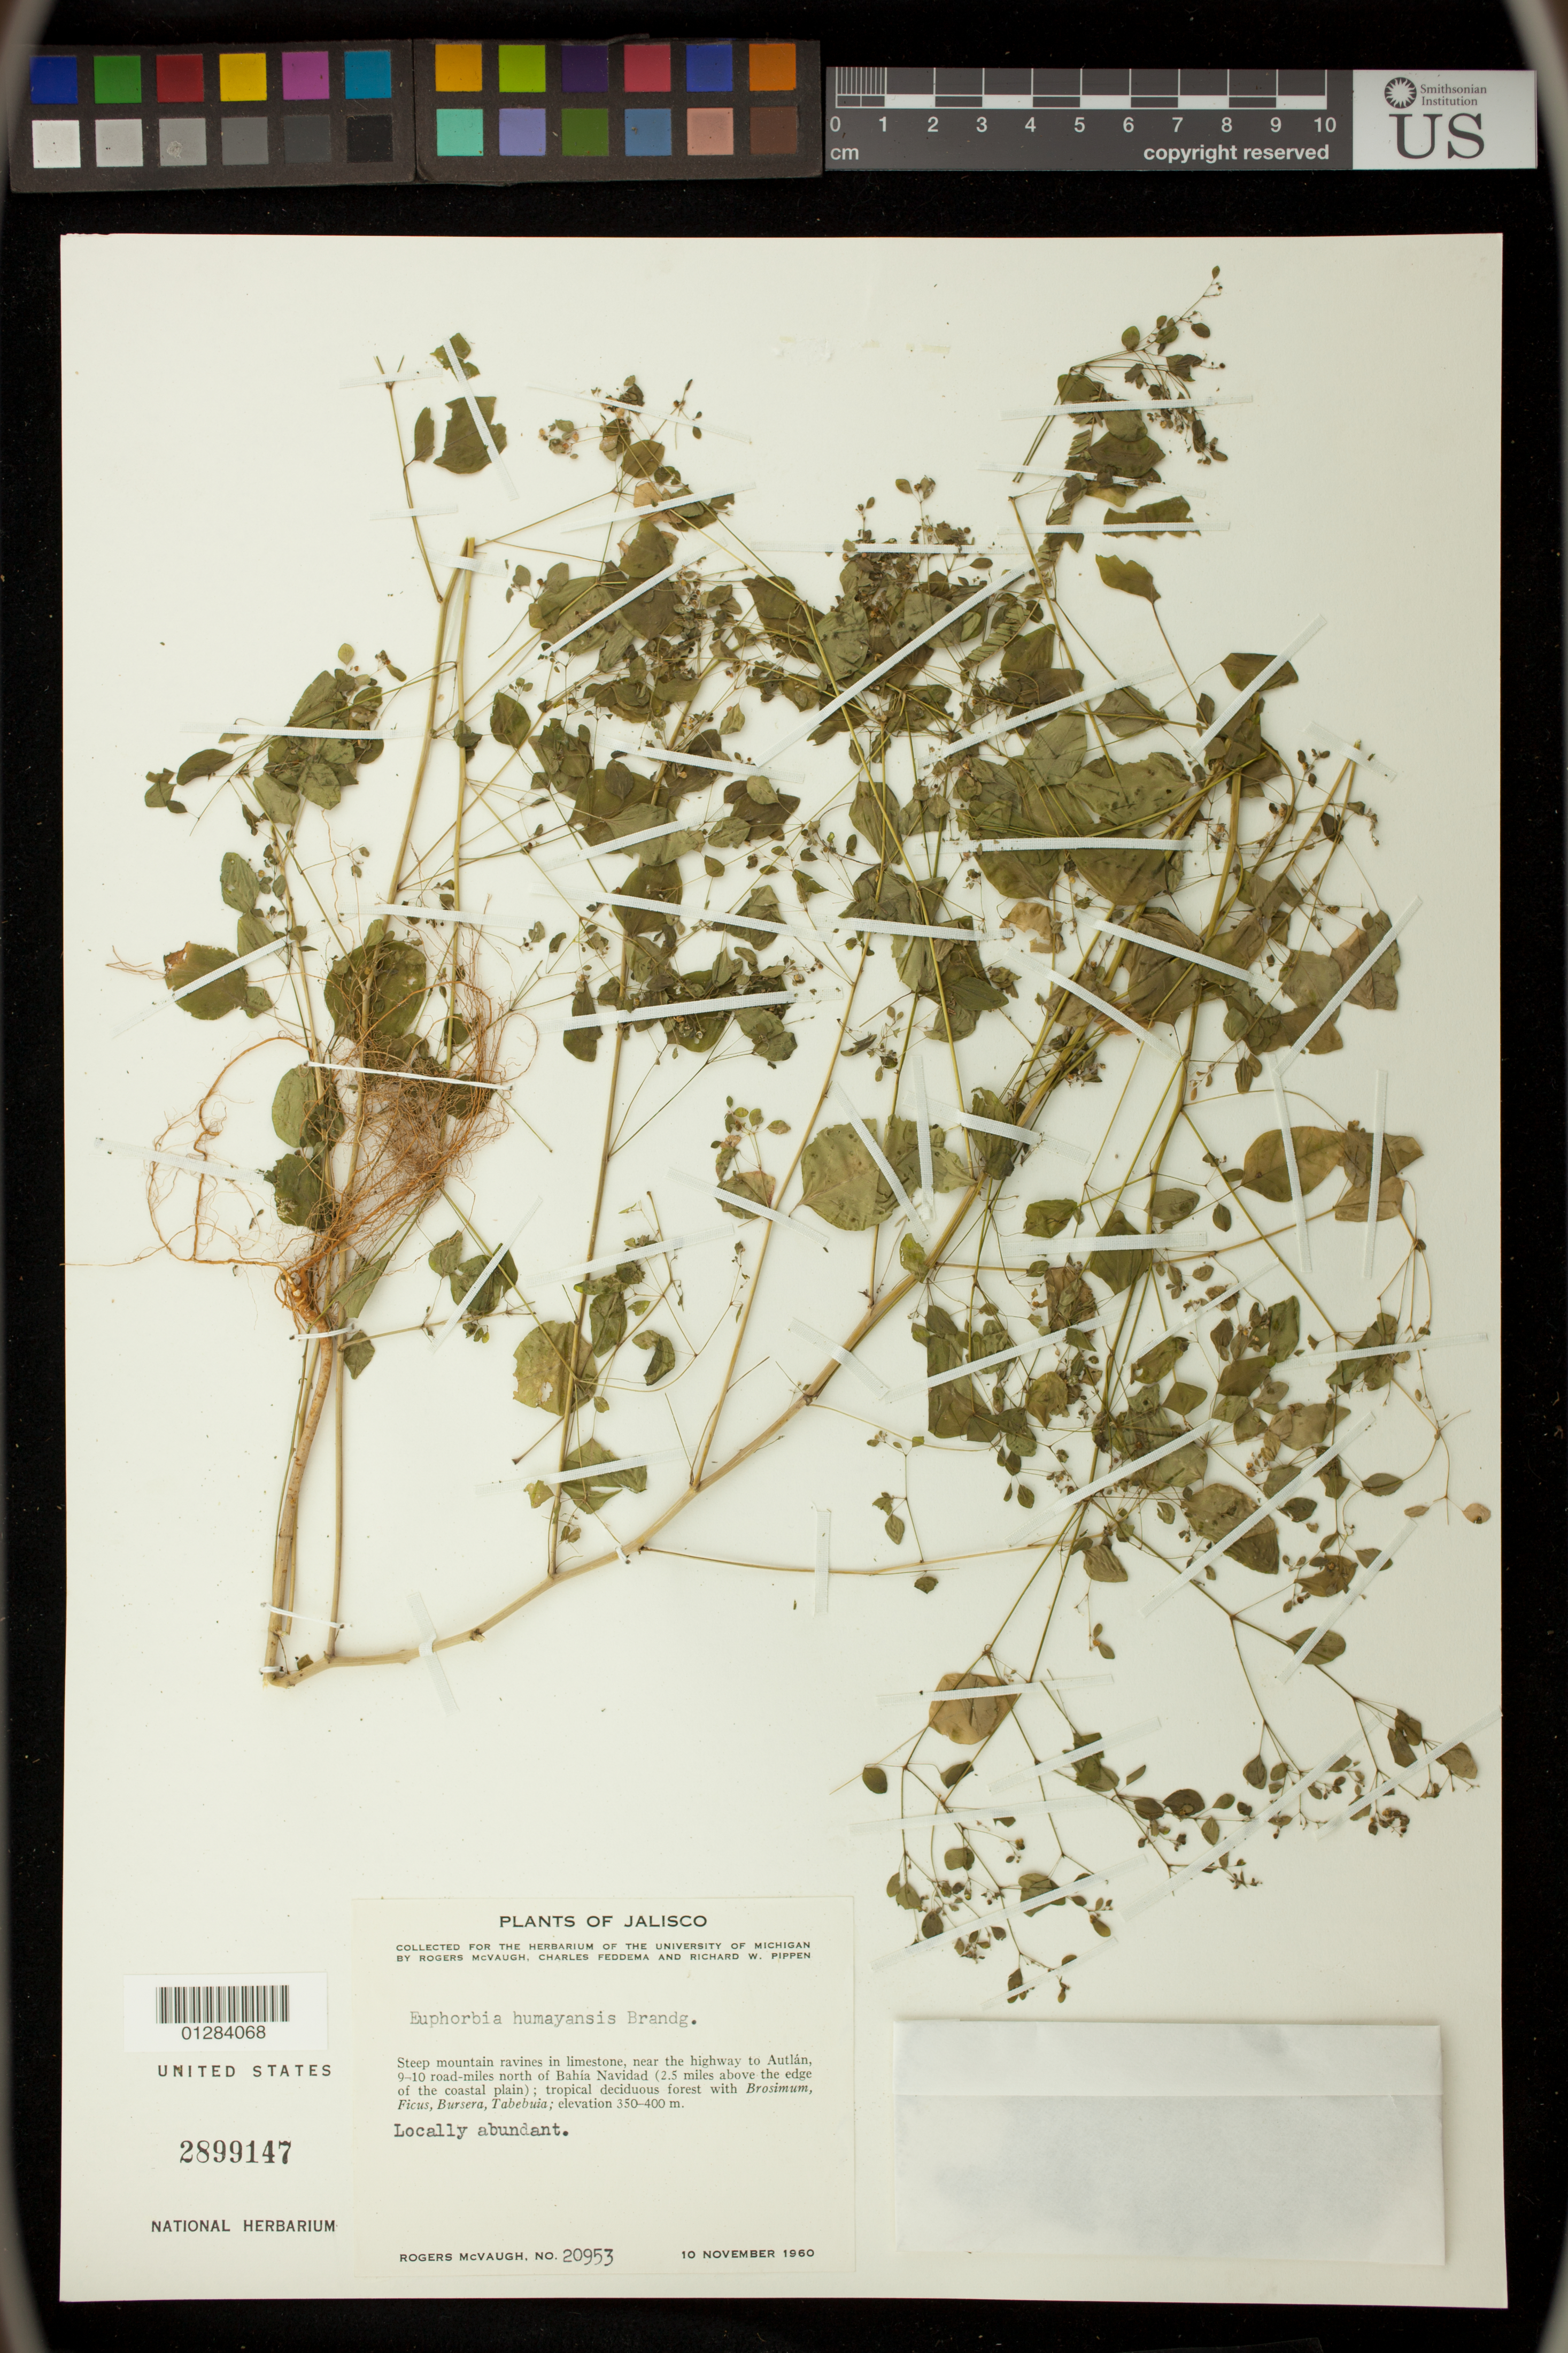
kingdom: Plantae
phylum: Tracheophyta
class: Magnoliopsida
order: Malpighiales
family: Euphorbiaceae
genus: Euphorbia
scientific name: Euphorbia humayensis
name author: Brandegee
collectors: R. McVaugh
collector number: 20953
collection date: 1960-11-10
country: Mexico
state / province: Jalisco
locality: Near the highway to Autlan, 9-10 road miles north of Bahia Navidad (2.5 miles above the edge of the coastal plain)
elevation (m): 350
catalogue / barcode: US 2899147